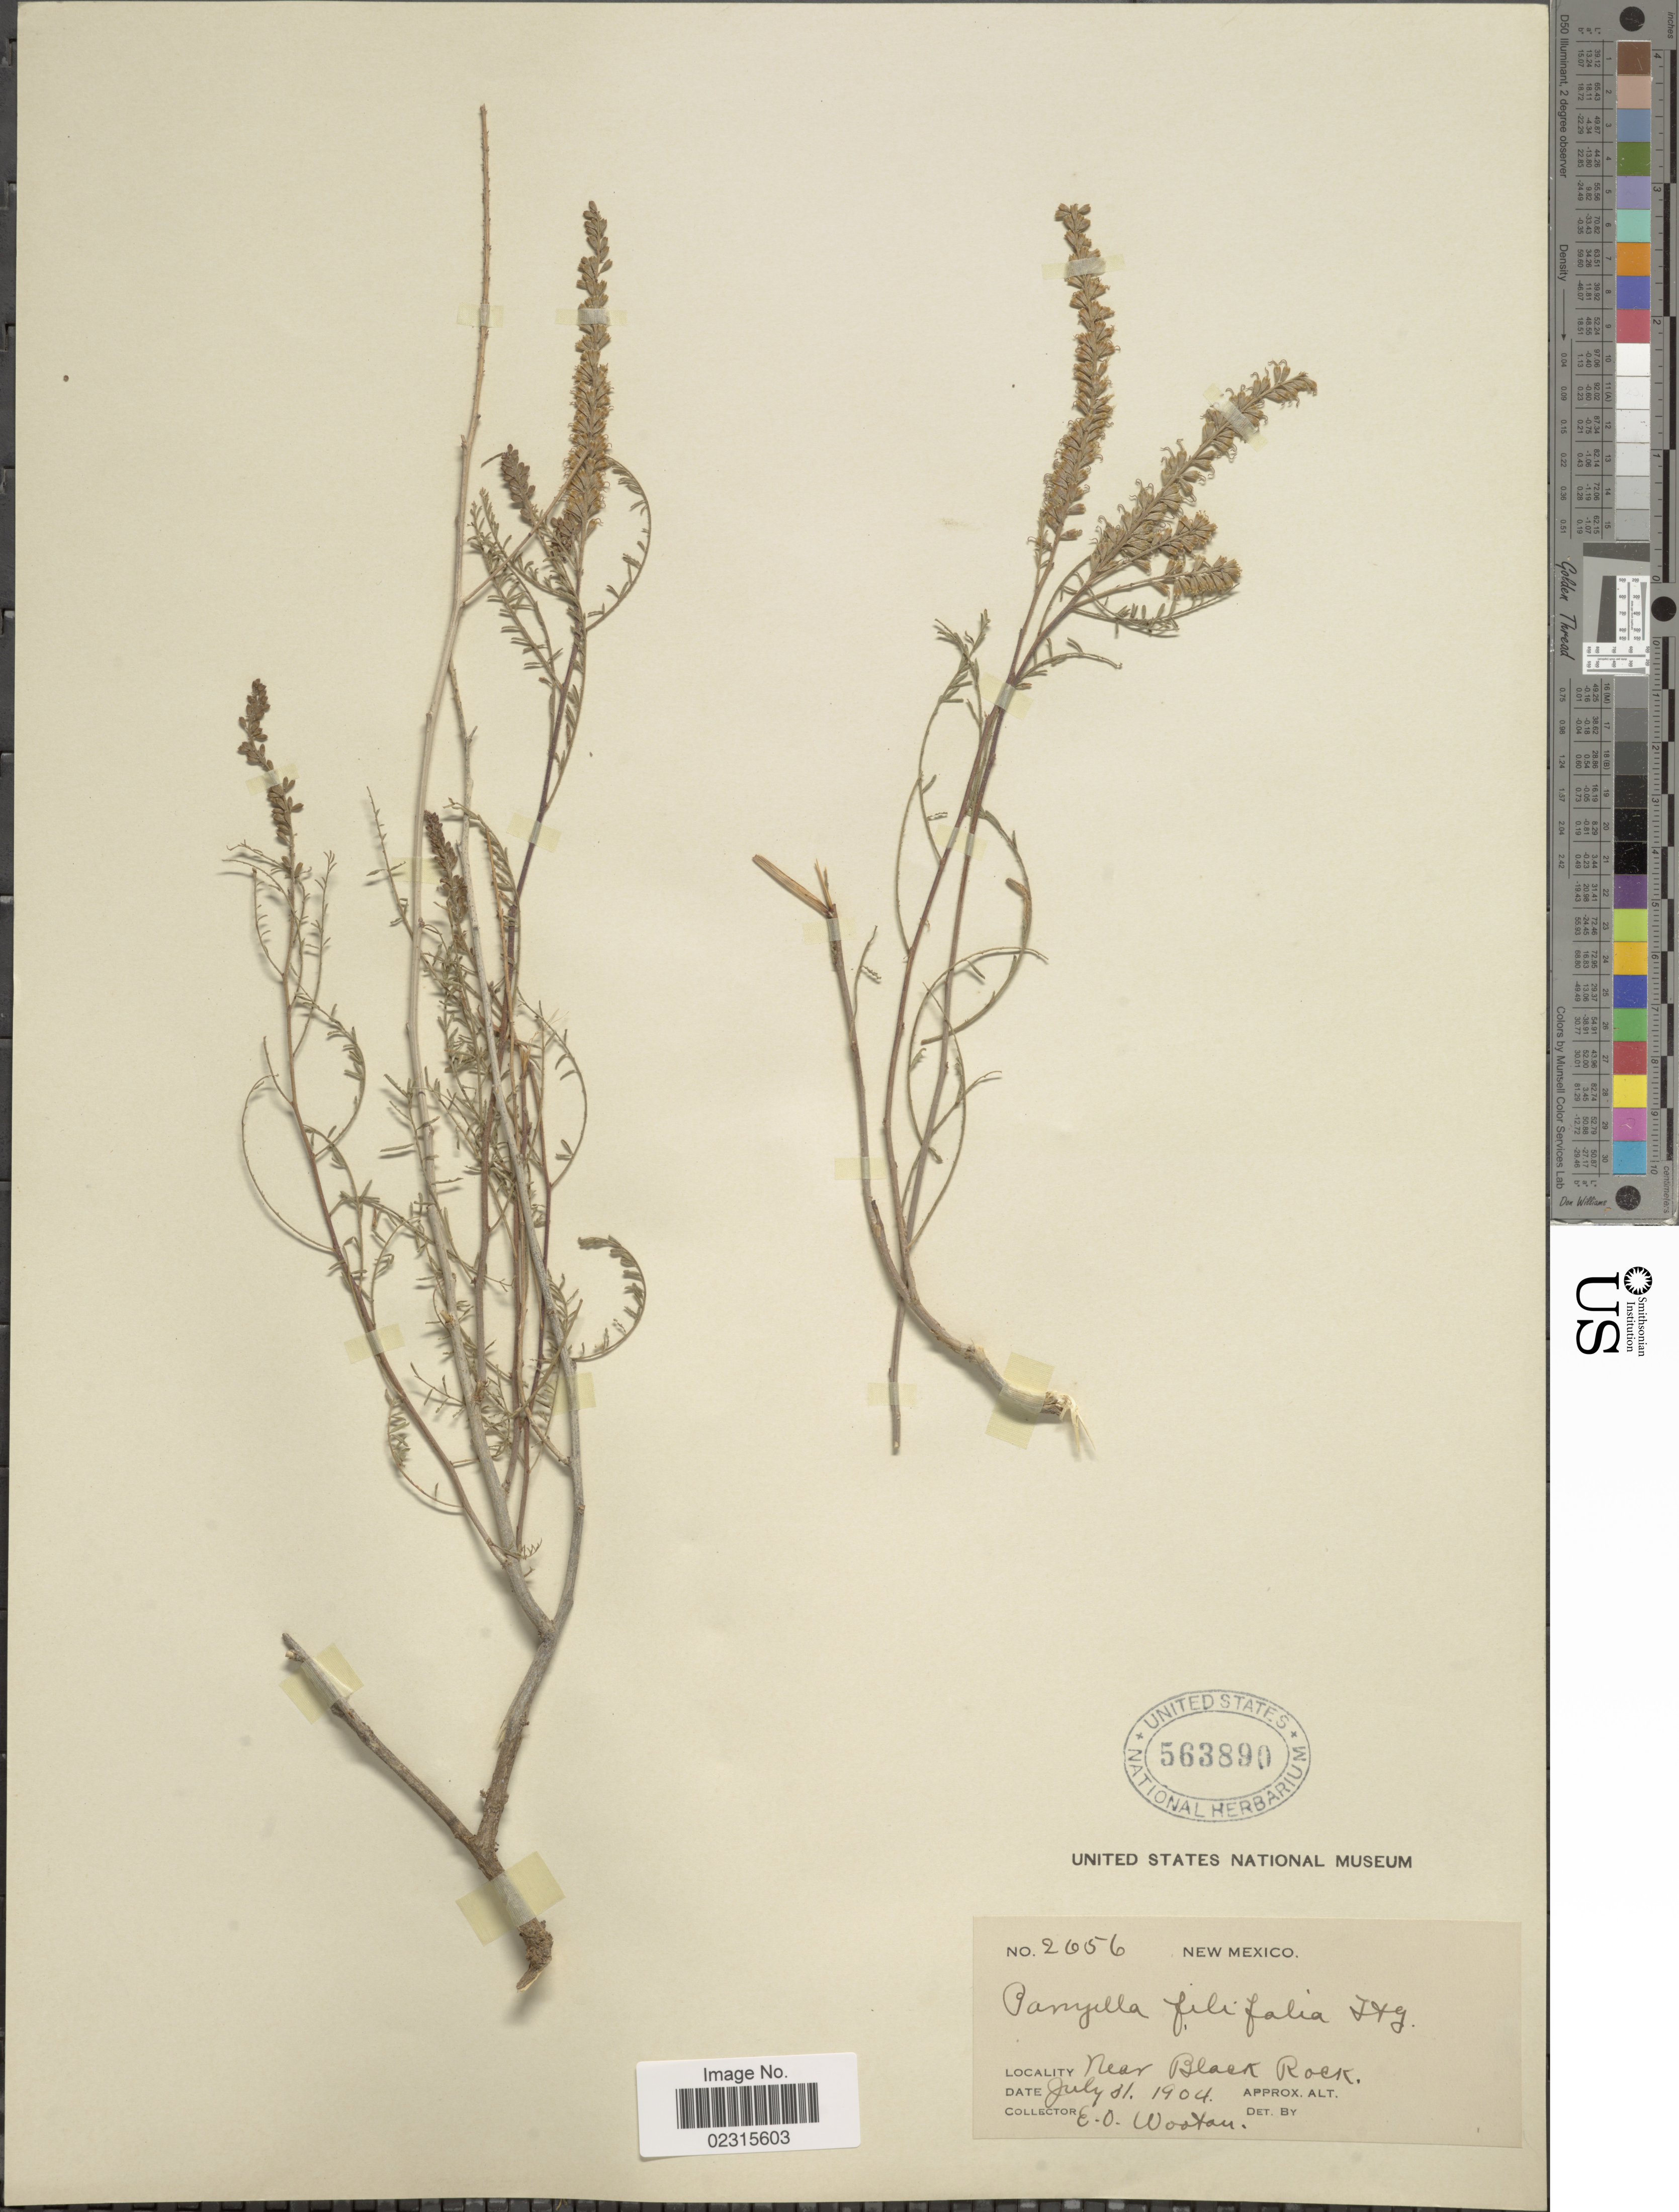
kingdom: Plantae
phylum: Tracheophyta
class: Magnoliopsida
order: Fabales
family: Fabaceae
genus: Parryella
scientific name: Parryella filifolia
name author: Torr. & A. Gray ex A. Gray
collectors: E. O. Wooton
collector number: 2656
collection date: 1904-07-31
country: United States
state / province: New Mexico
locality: Near Black Rock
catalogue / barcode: US 563890